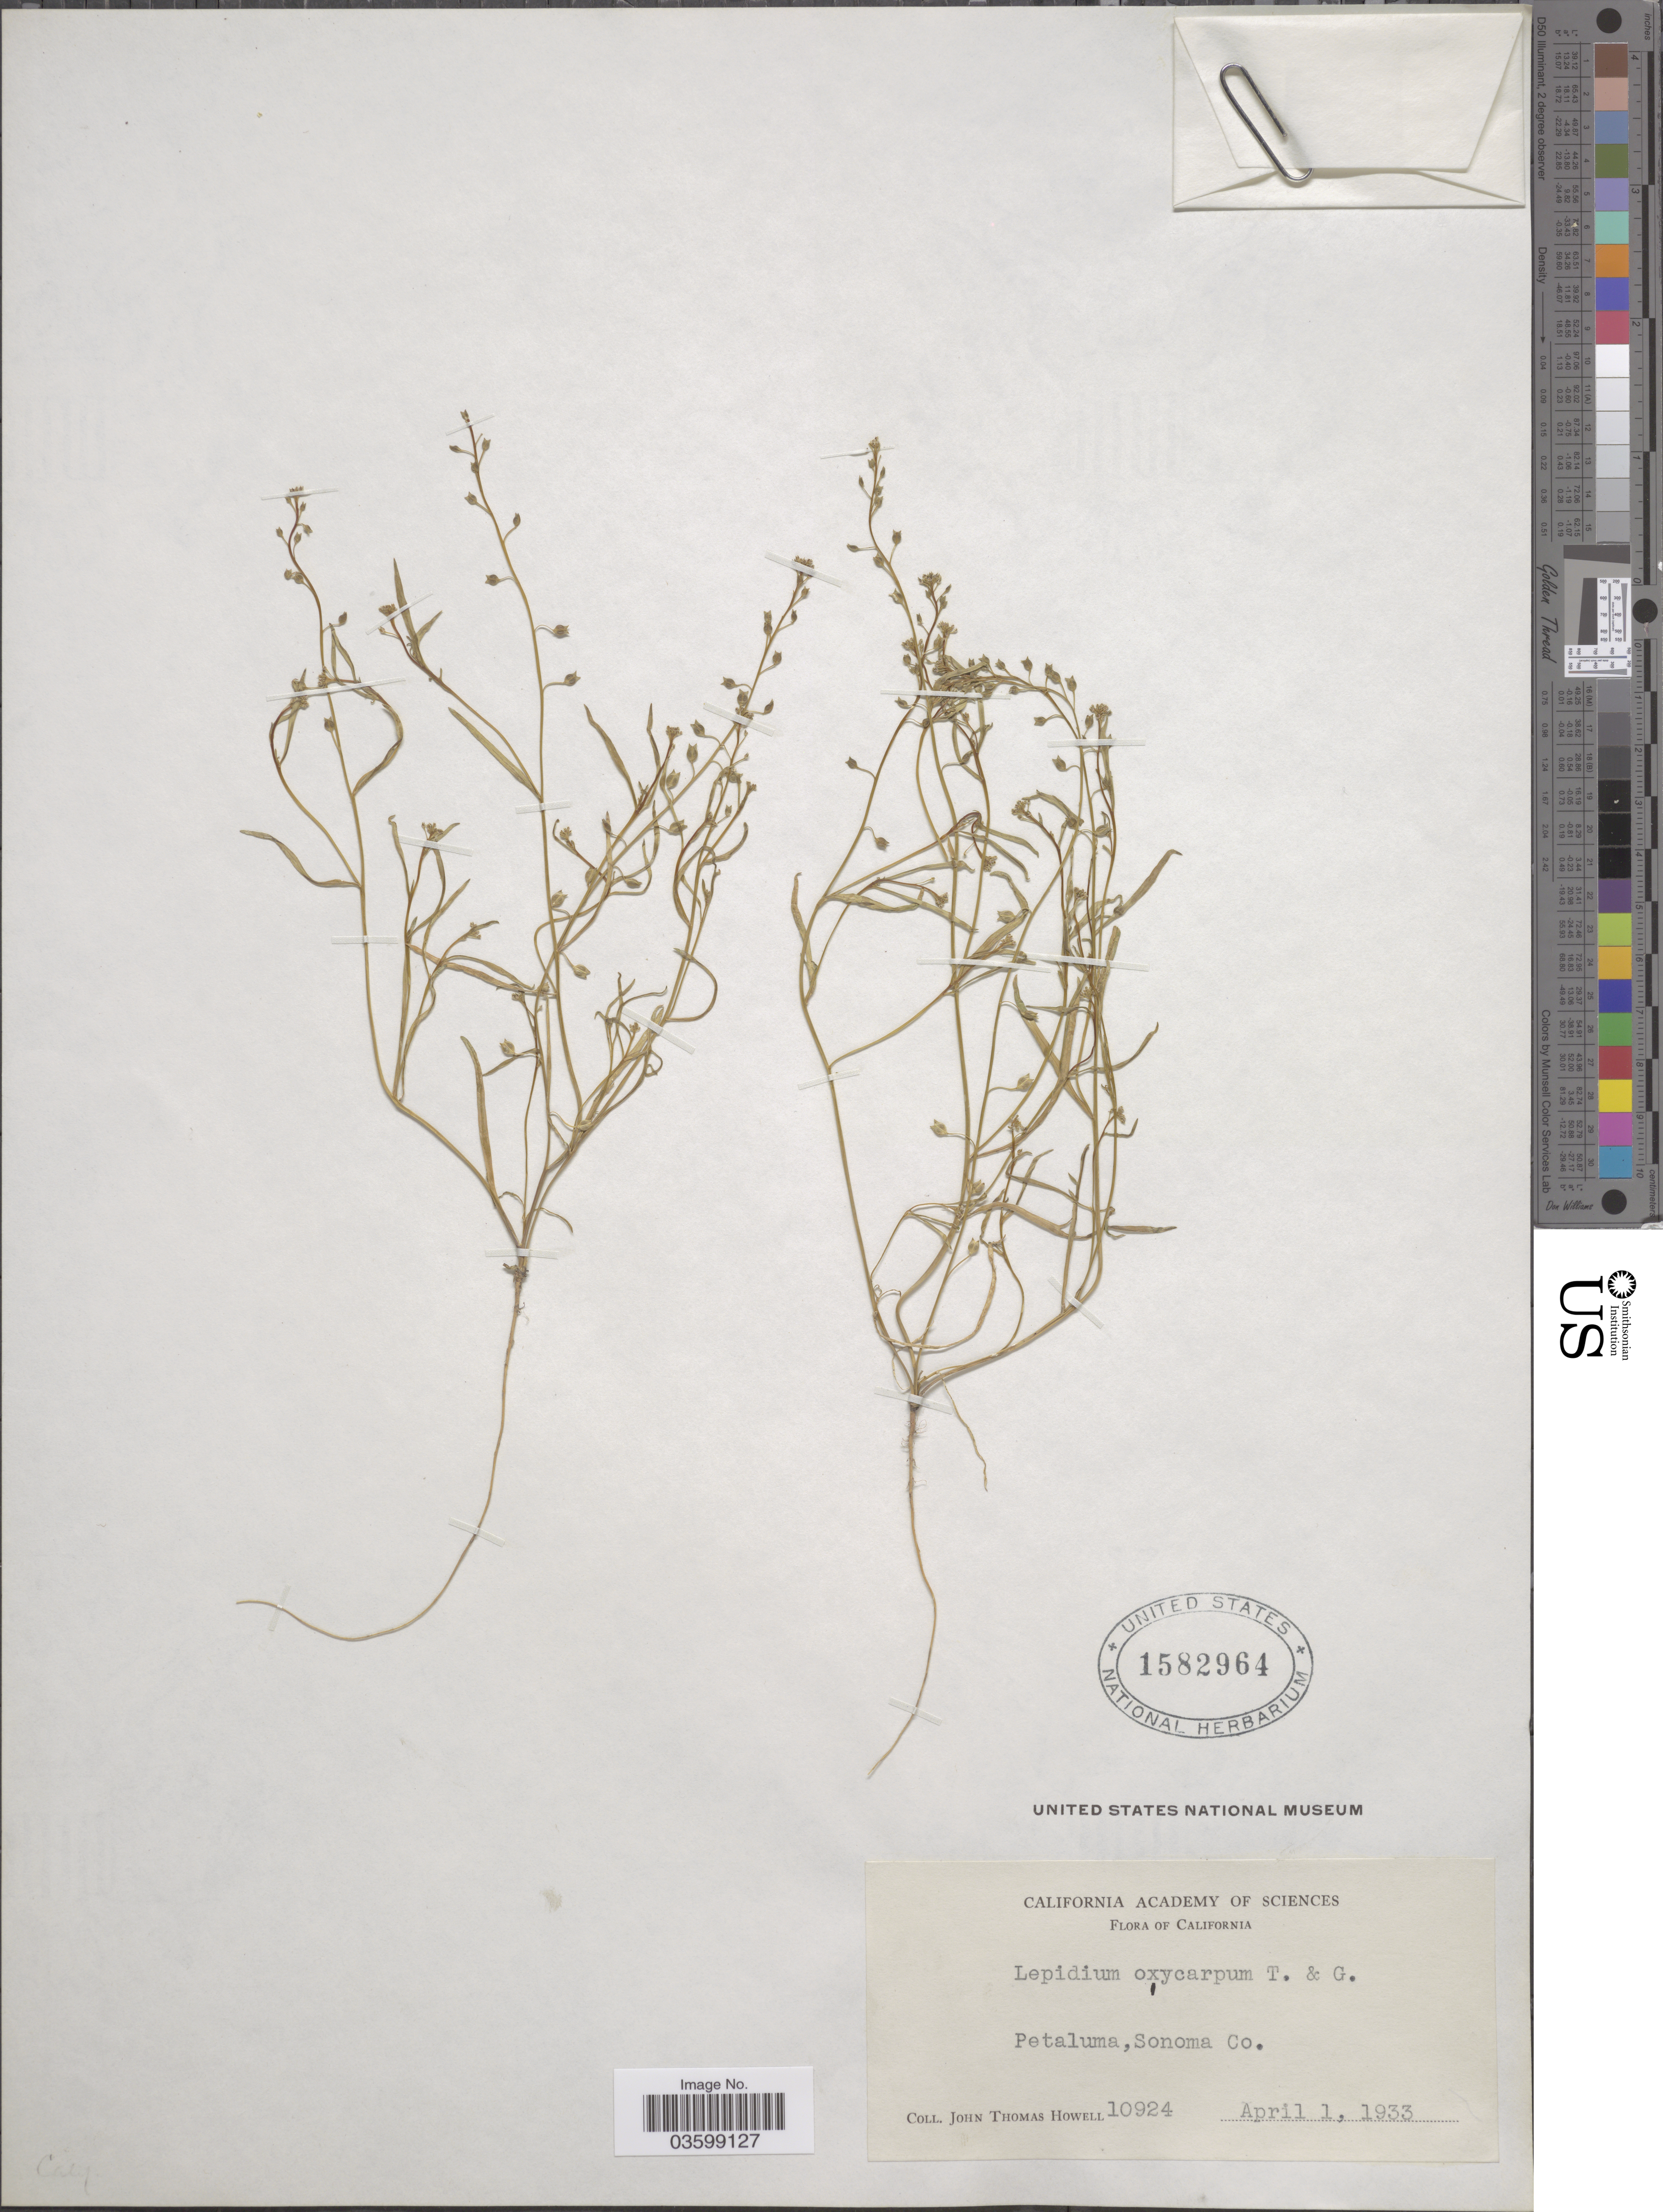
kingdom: Plantae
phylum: Tracheophyta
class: Magnoliopsida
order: Brassicales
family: Brassicaceae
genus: Lepidium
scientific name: Lepidium oxycarpum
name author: Nutt.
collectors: J. T. Howell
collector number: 10924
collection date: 1933-04-01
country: United States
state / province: California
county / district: Sonoma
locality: Petaluma, Sonoma Co.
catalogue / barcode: US 1582964